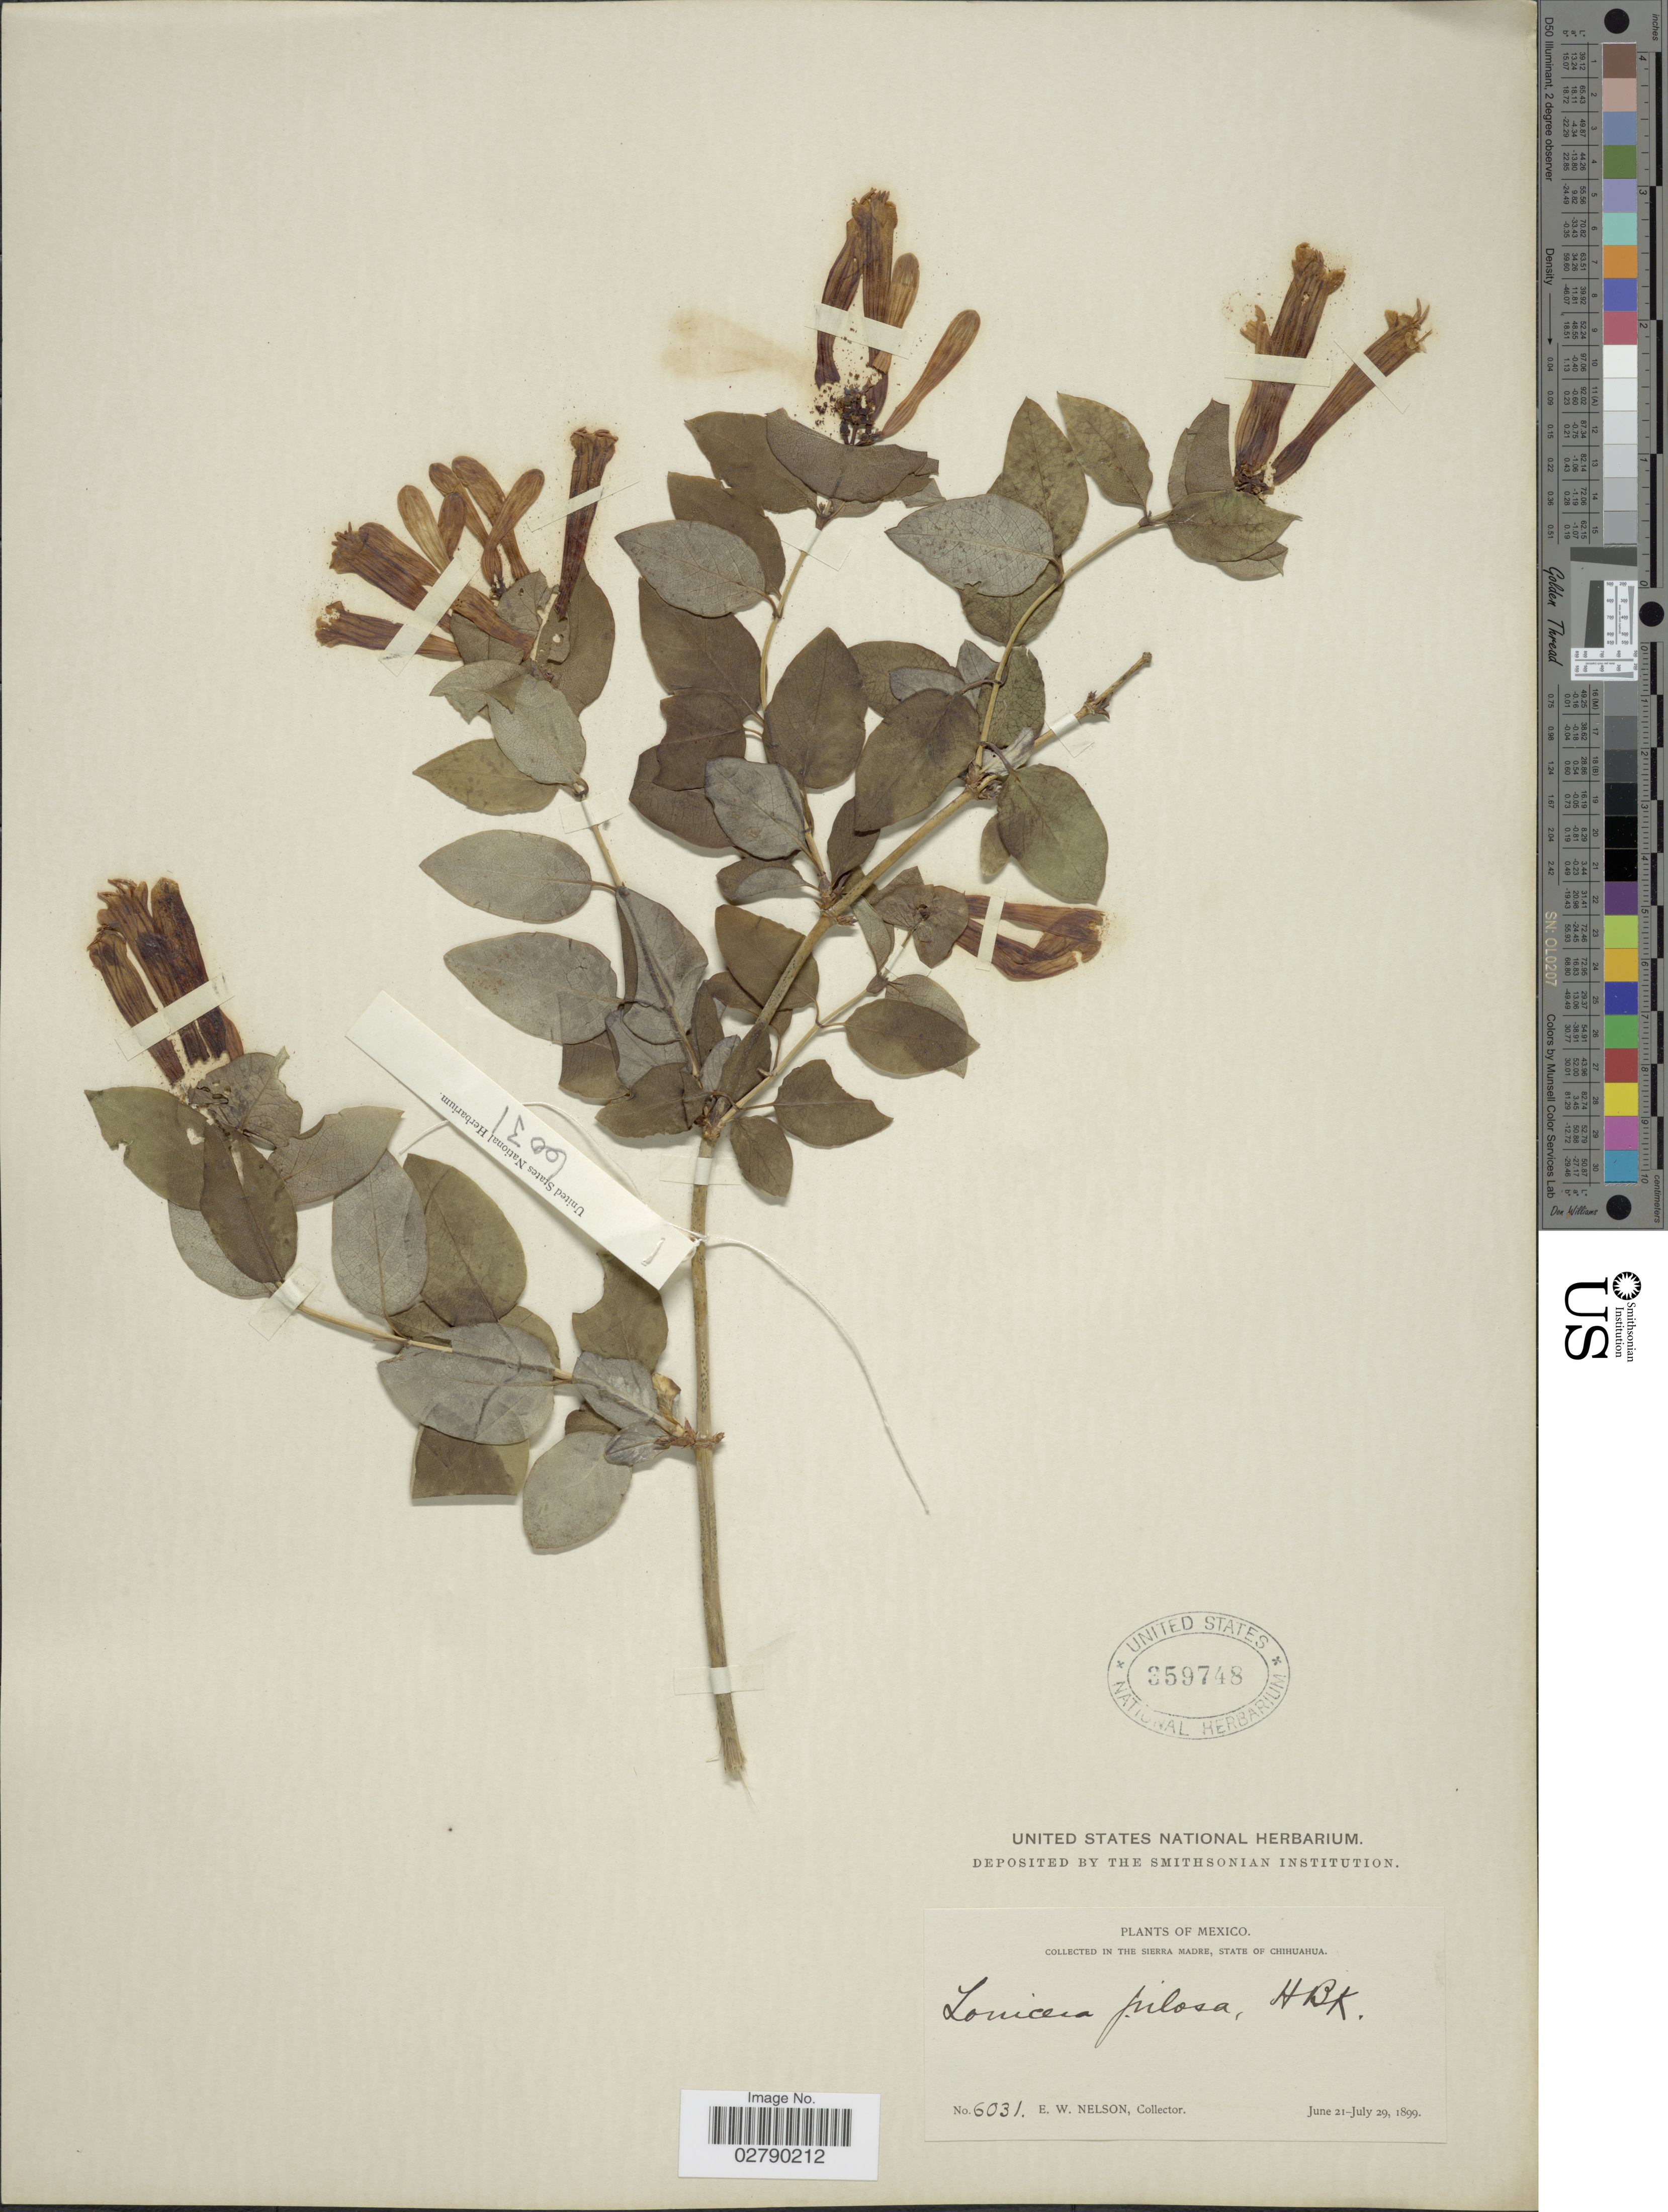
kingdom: Plantae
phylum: Tracheophyta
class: Magnoliopsida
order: Dipsacales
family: Caprifoliaceae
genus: Lonicera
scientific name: Lonicera pilosa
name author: Willd. ex Kunth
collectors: E. W. Nelson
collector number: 6031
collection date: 1899-06-21/1899-07-29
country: Mexico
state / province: Chihuahua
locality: In the Sierra Madre.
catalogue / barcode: US 359748